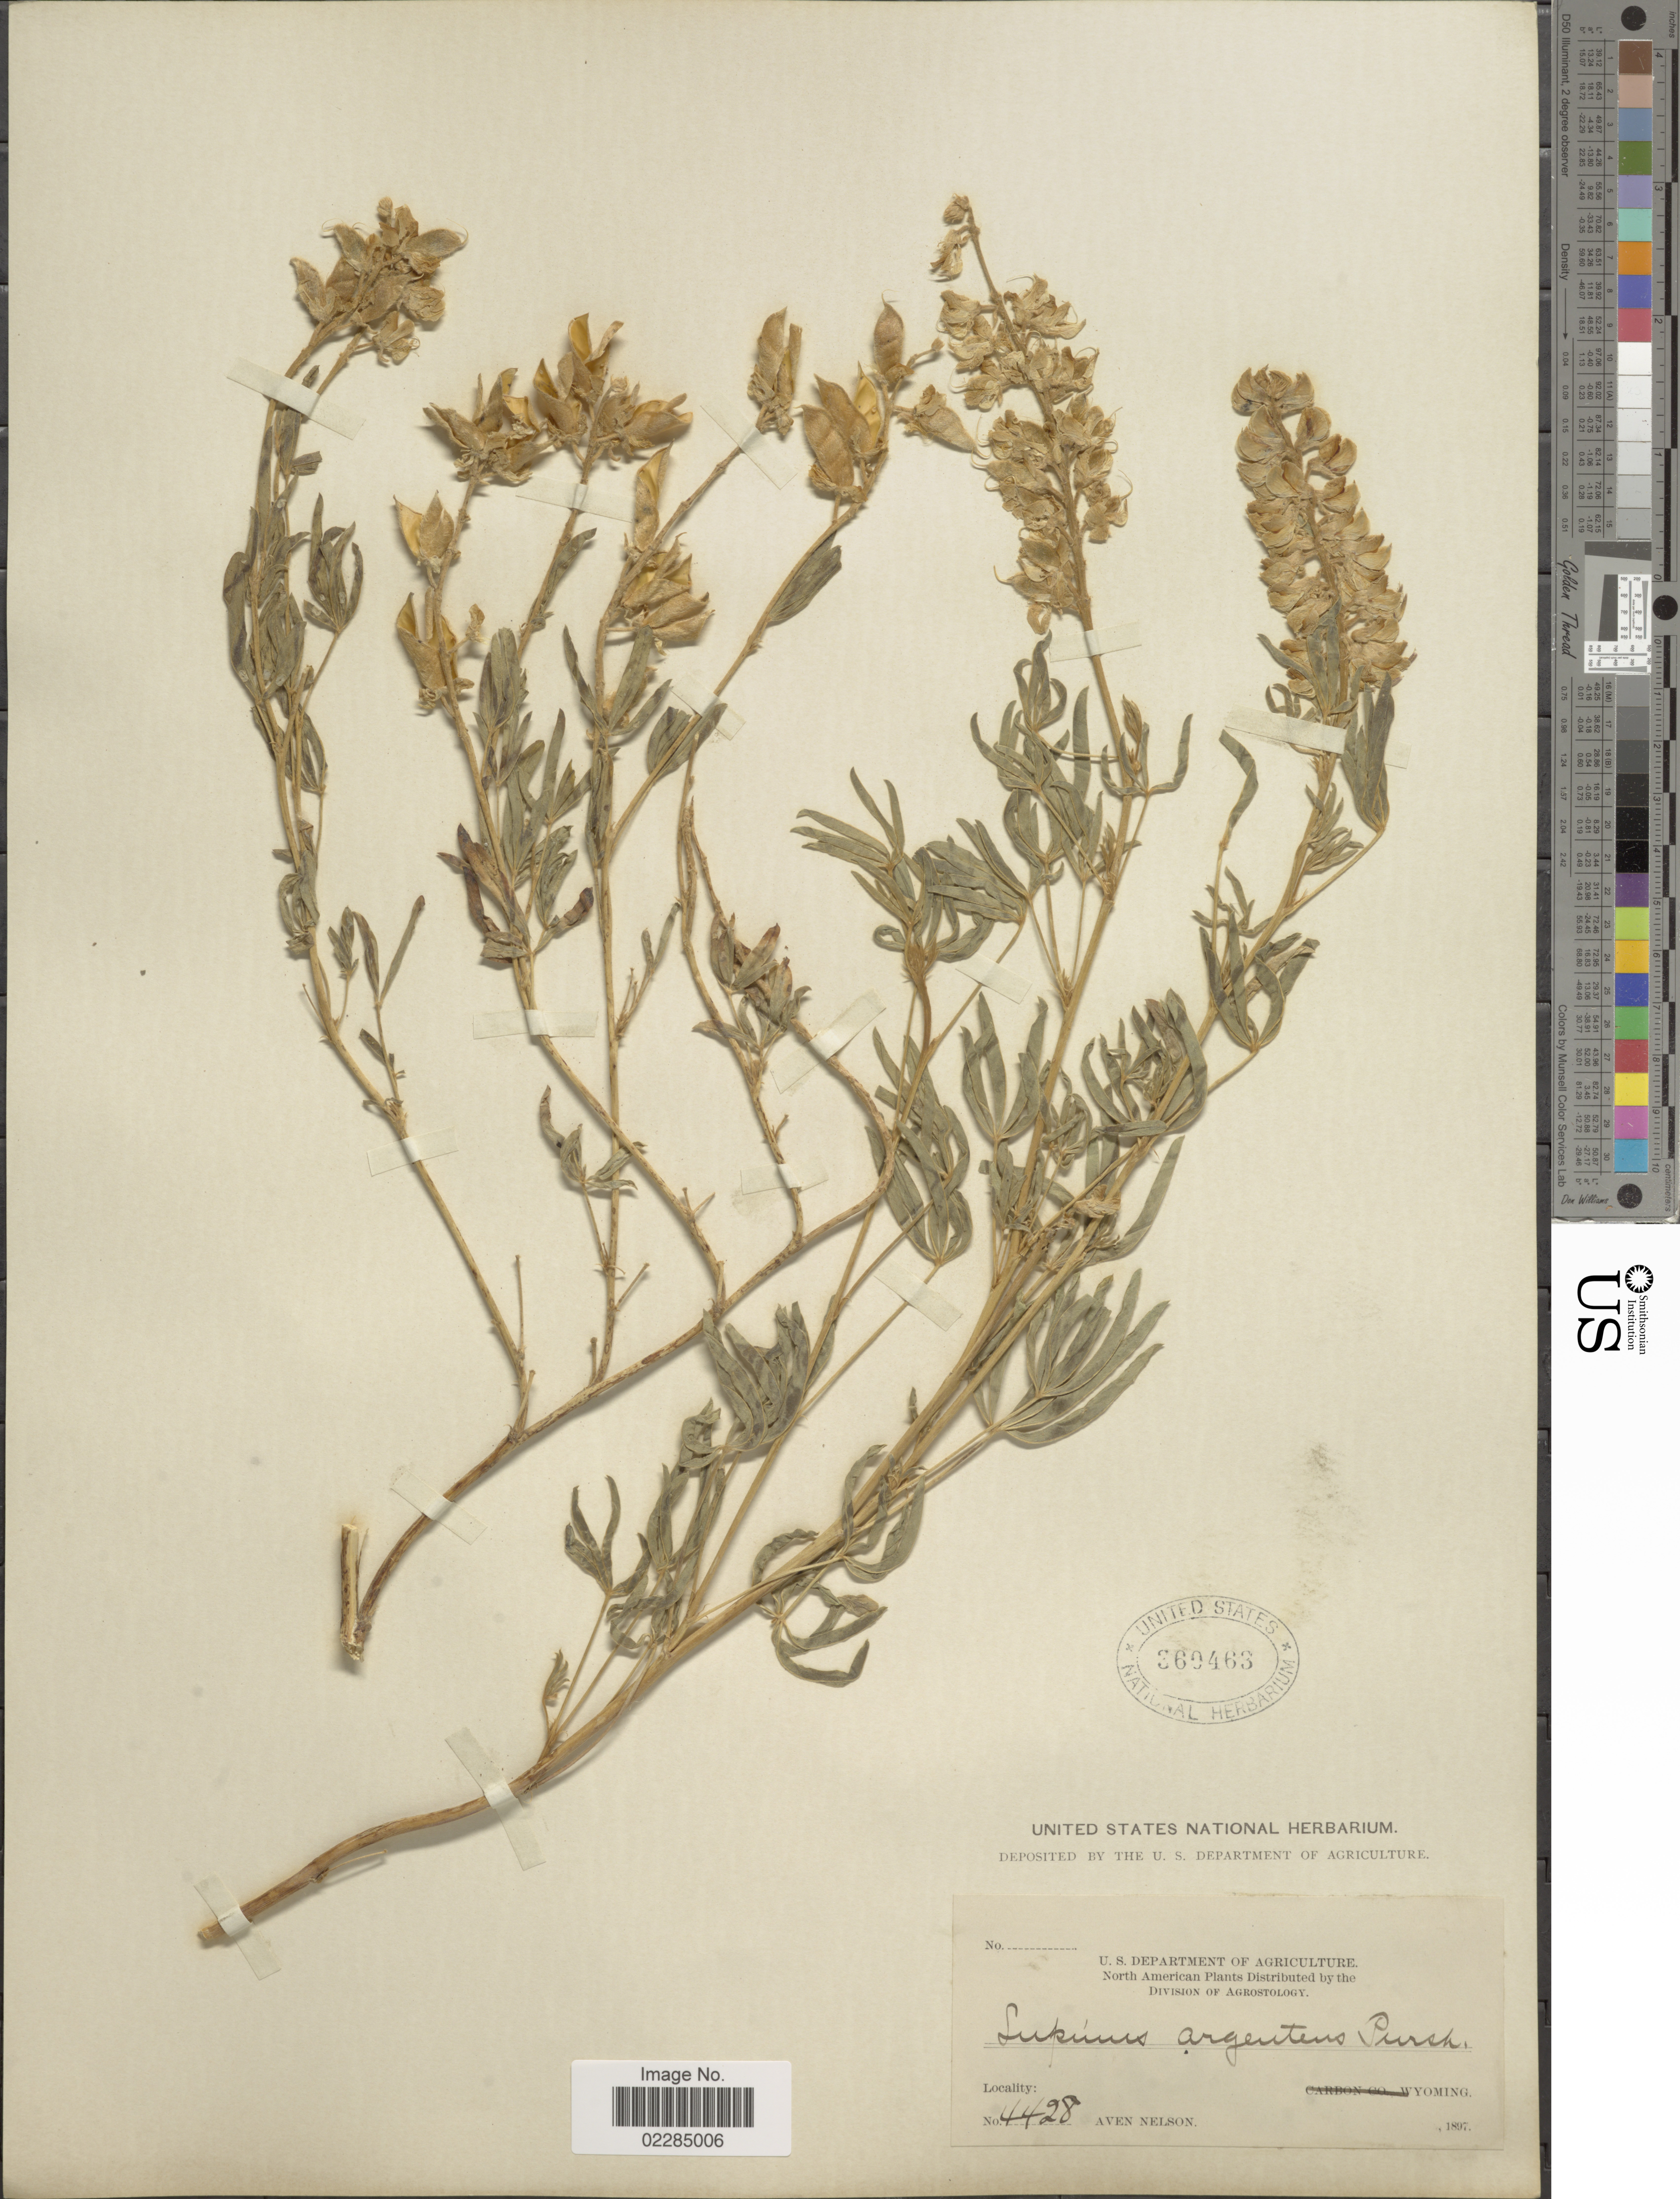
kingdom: Plantae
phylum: Tracheophyta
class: Magnoliopsida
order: Fabales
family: Fabaceae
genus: Lupinus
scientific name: Lupinus decumbens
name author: Torr.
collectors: A. Nelson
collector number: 4428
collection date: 1897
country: United States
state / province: Wyoming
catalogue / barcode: US 369463